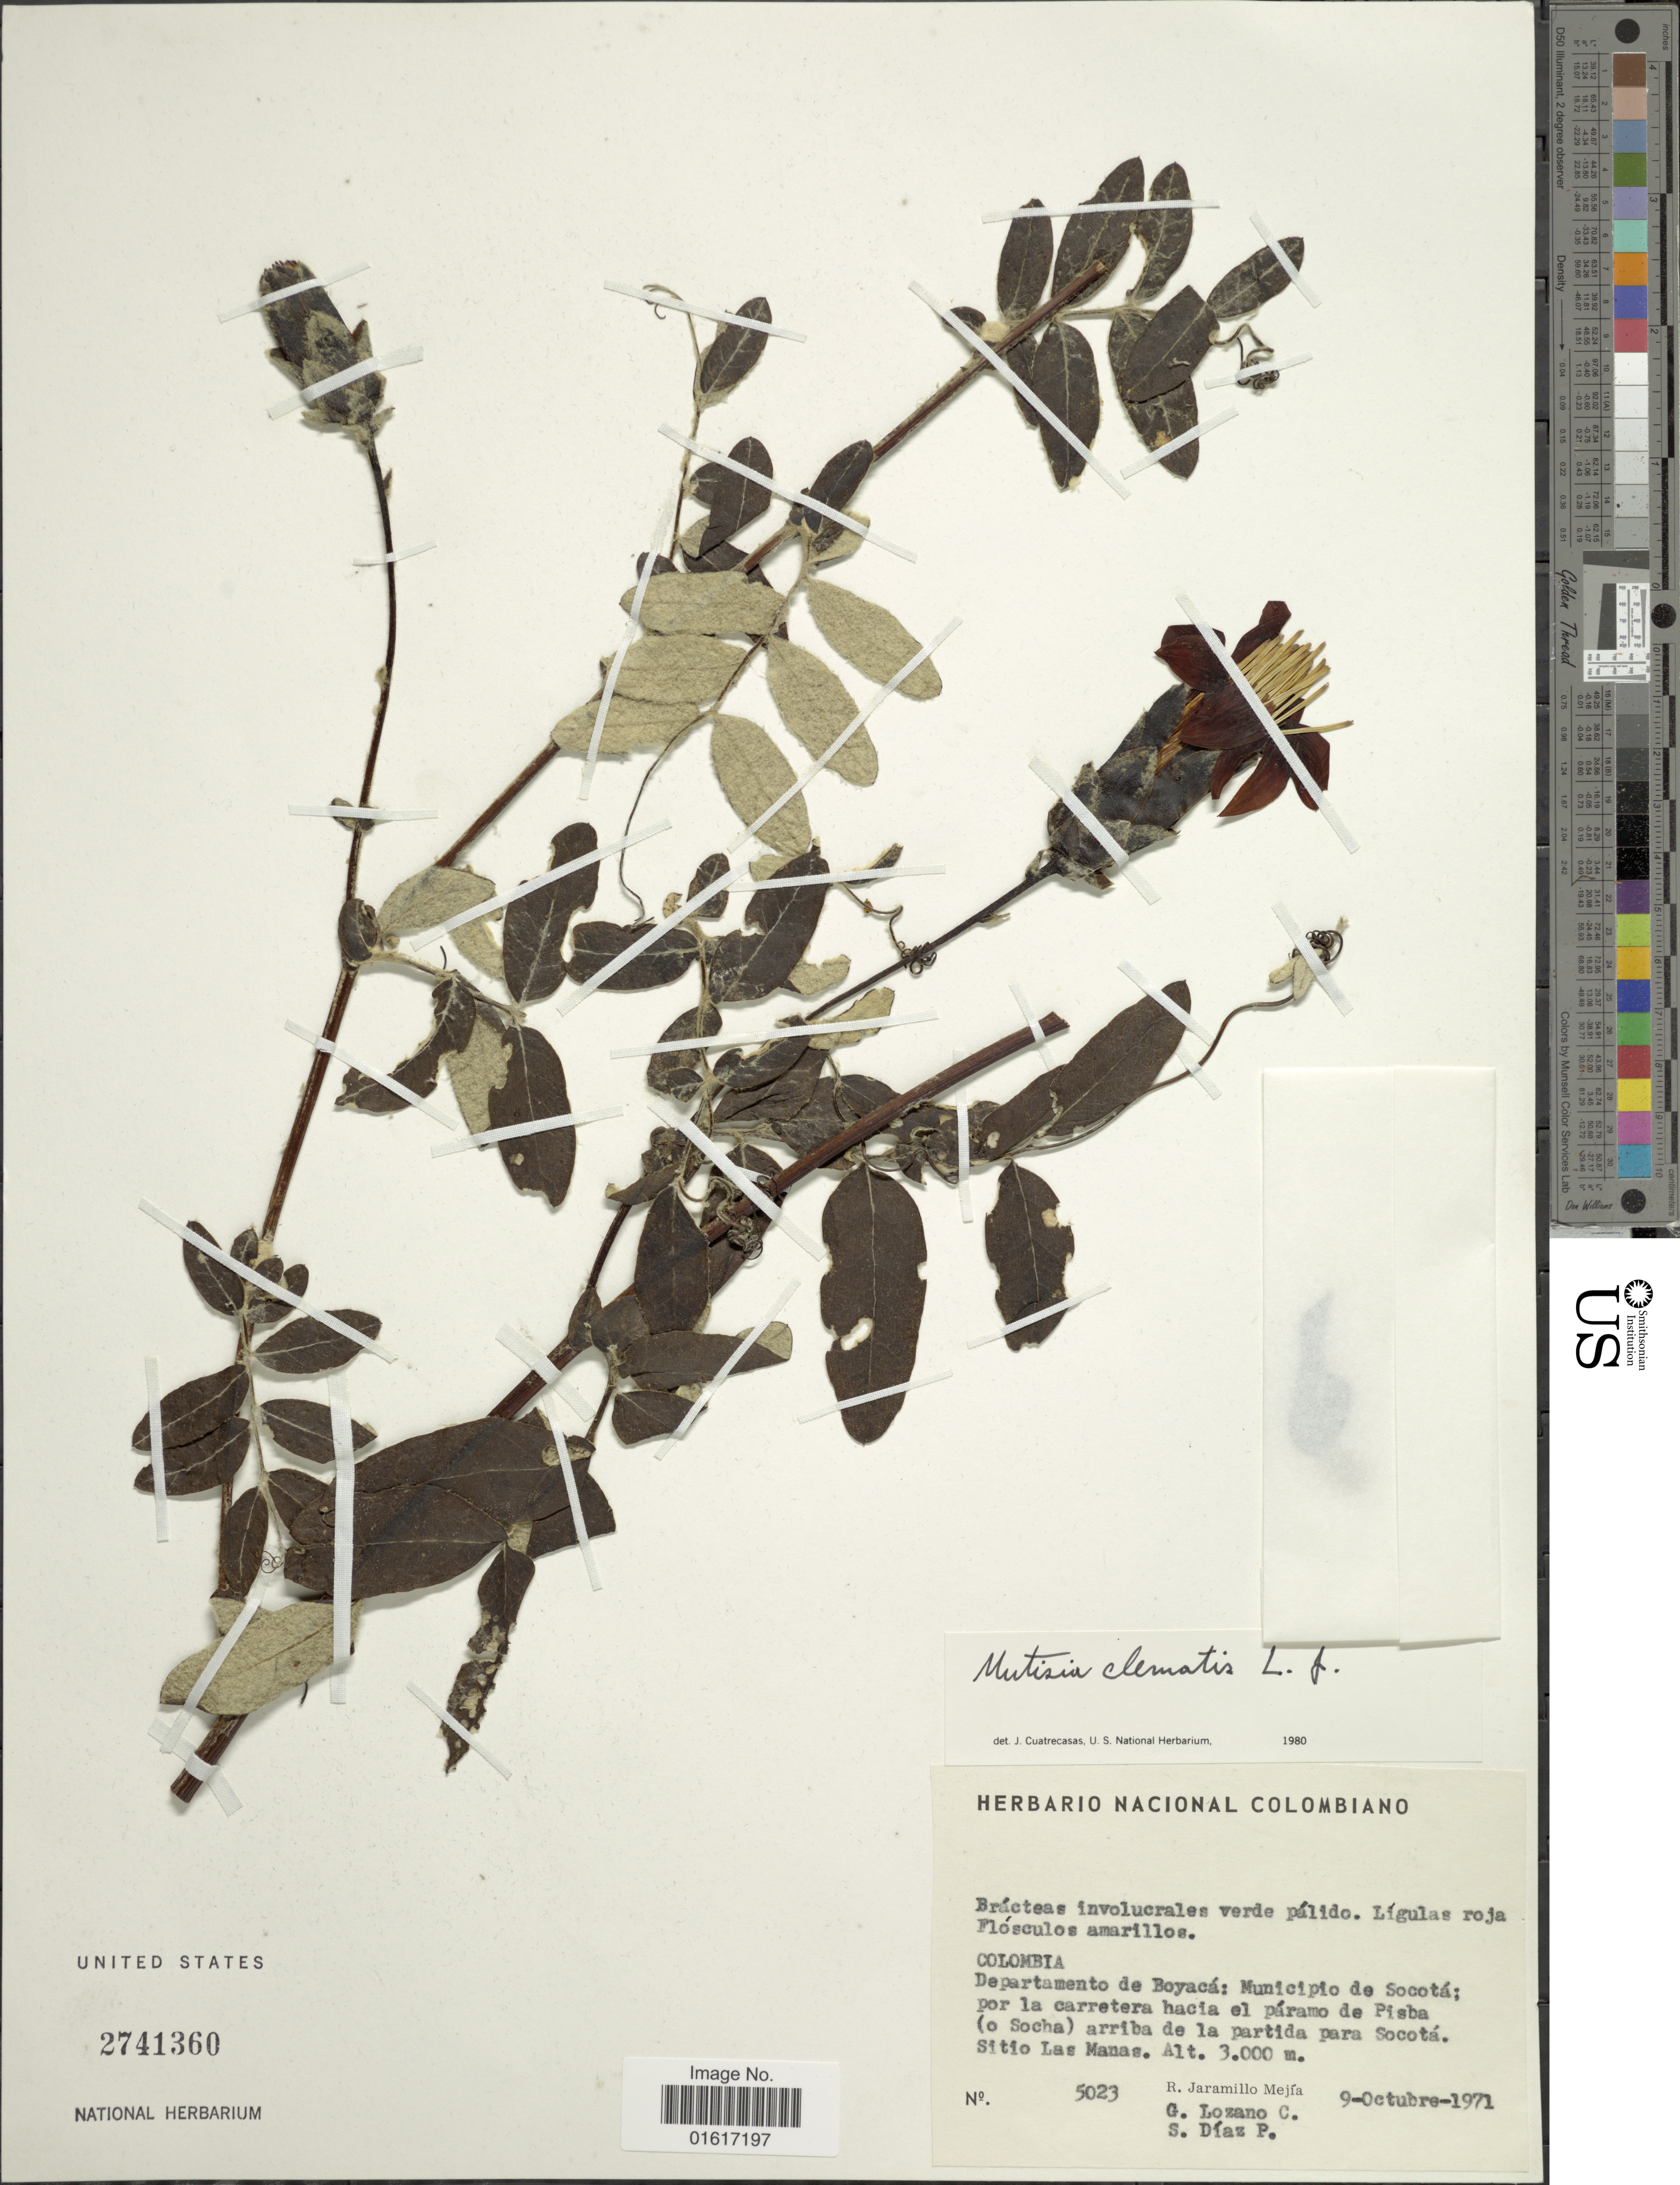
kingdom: Plantae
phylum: Tracheophyta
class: Magnoliopsida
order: Asterales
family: Asteraceae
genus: Mutisia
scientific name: Mutisia clematis var. clematis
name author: L. f.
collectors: R. Jaramillo M., G. Lozano-Contreras & S. Díaz Píedrahíta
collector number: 5023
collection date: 1971-10-09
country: Colombia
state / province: Boyacá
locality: Municipio de Socotá; por la carretera hacia el páramo de Pisba (o Socha) arriba de la partida para Socotá. Sitio Las Manas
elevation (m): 3000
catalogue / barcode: US 2741360